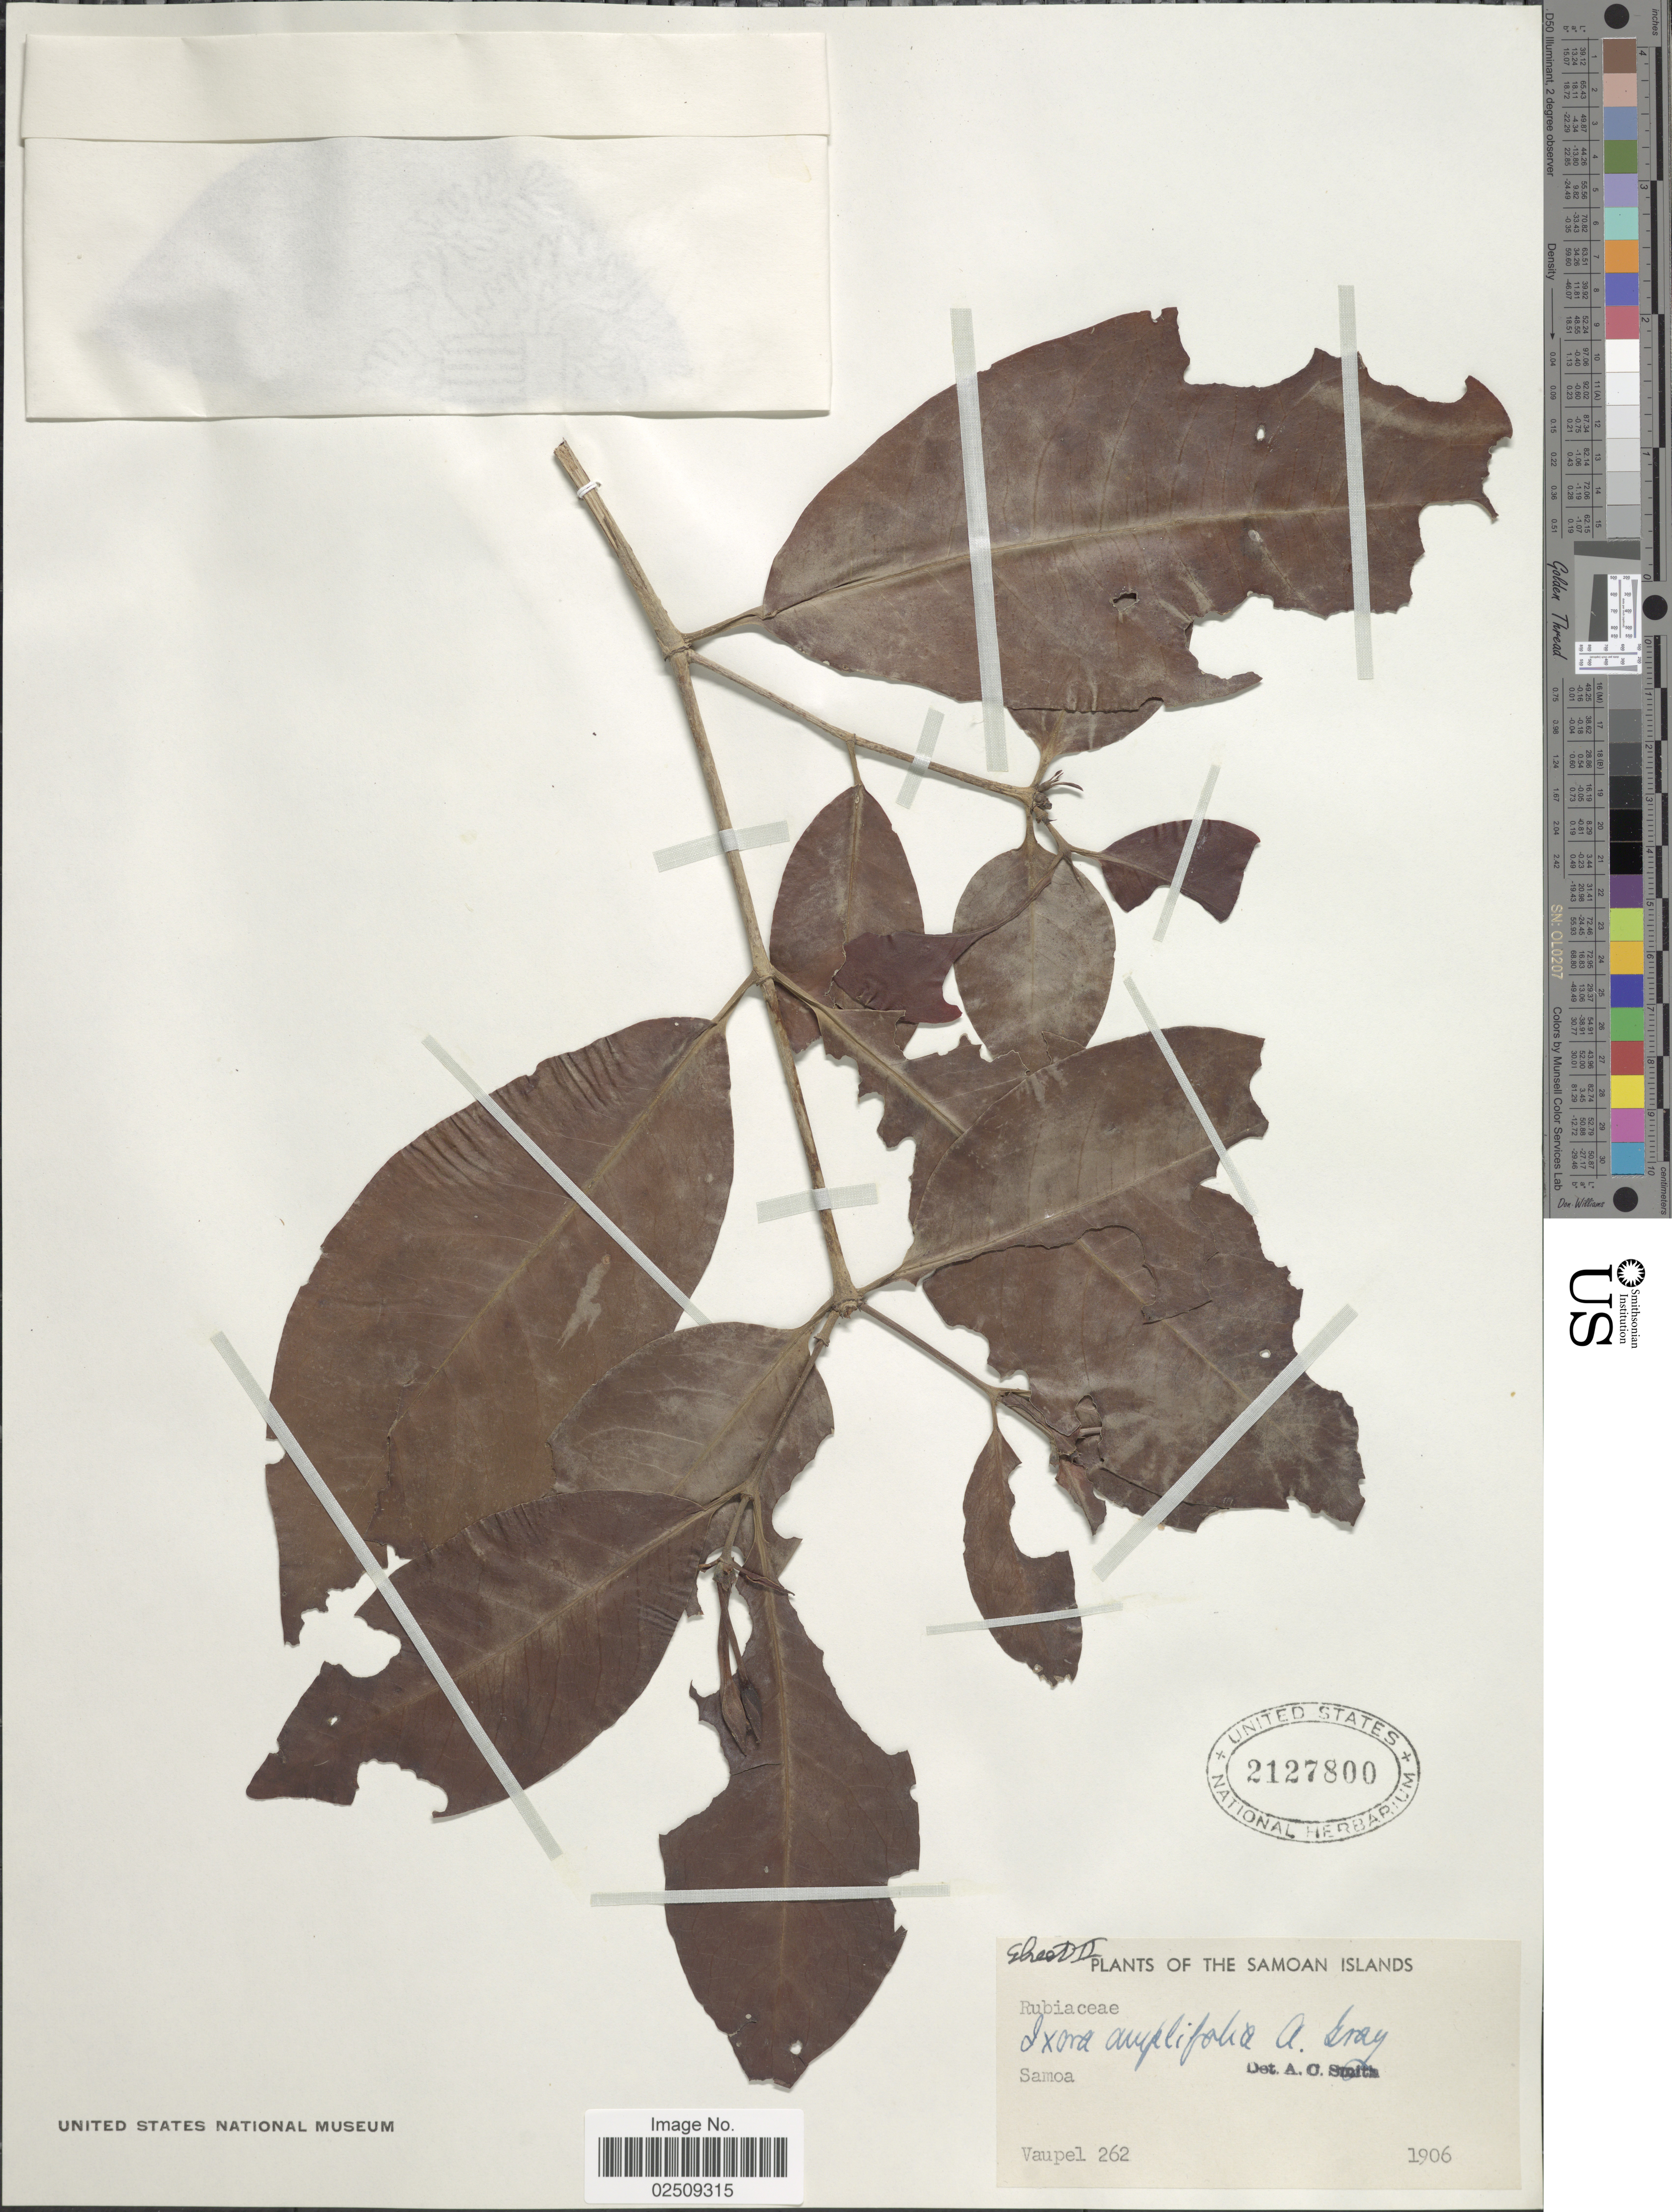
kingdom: Plantae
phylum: Tracheophyta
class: Magnoliopsida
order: Gentianales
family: Rubiaceae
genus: Ixora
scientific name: Ixora amplifolia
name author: A. Gray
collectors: Vaupel, --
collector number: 262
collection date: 1906-01-13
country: Samoa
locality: The Samoan Islands. Samoa. Am Bach hinter Avao.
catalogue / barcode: US 2127800